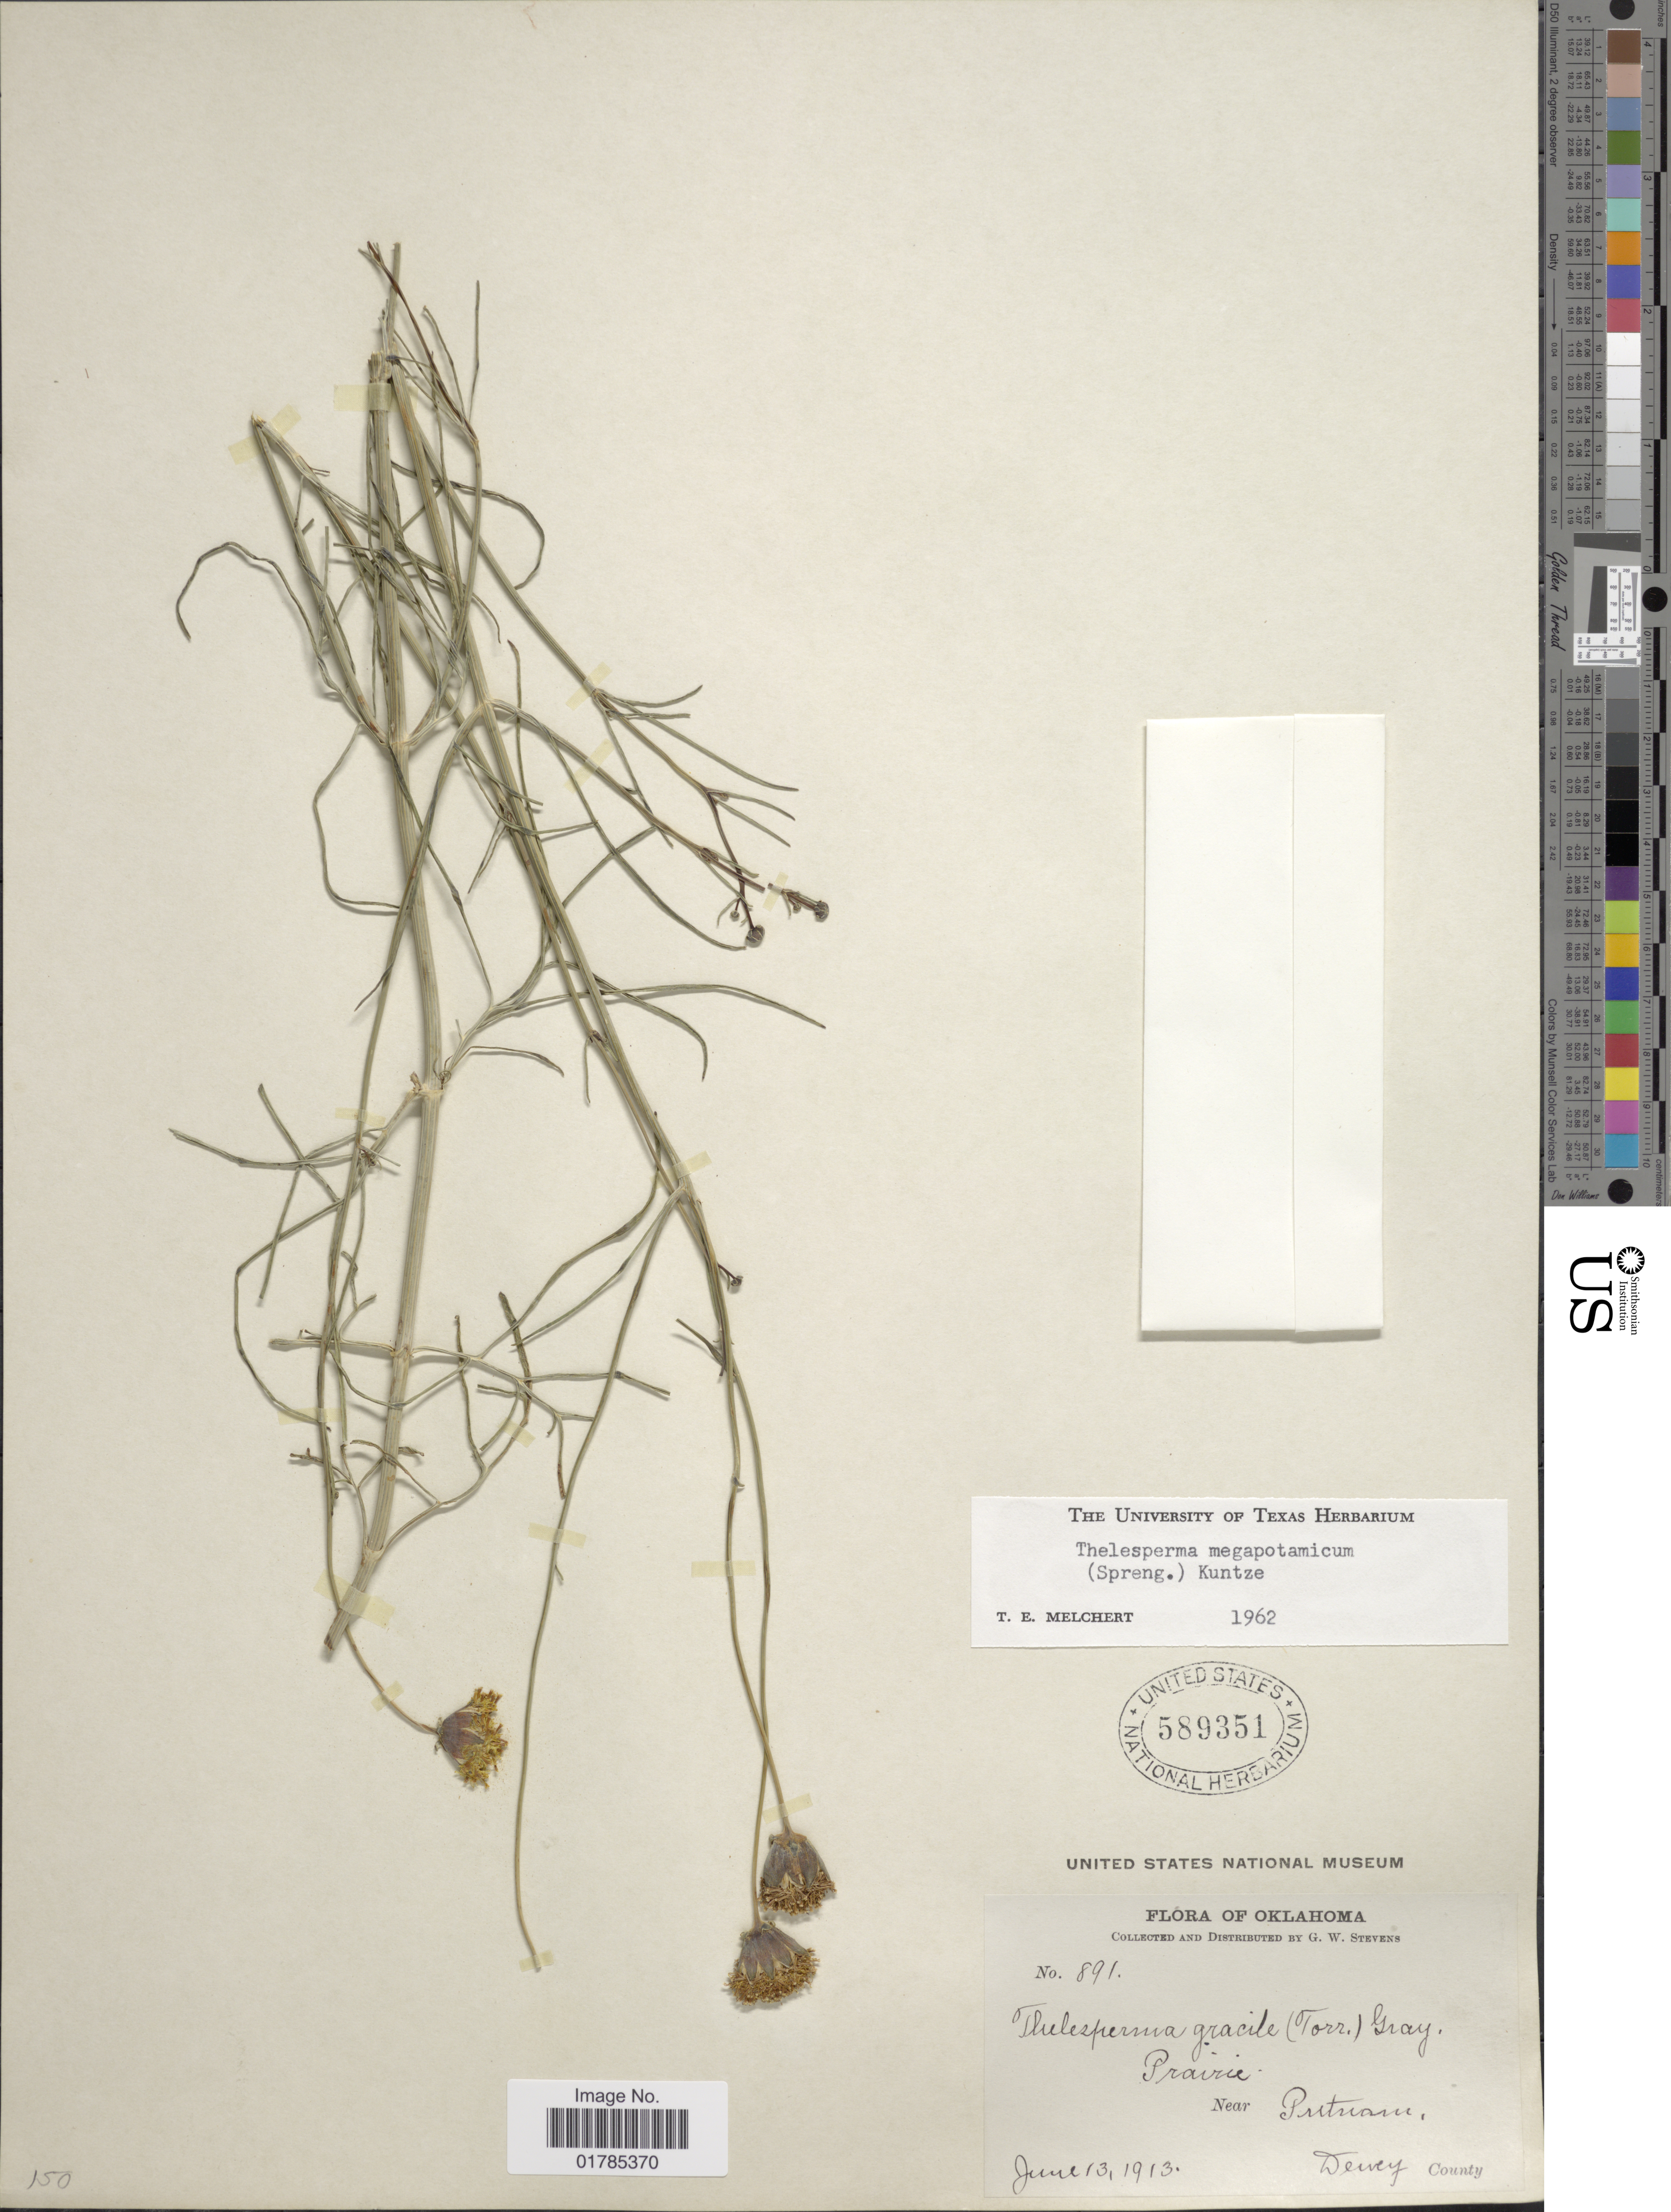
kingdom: Plantae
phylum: Tracheophyta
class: Magnoliopsida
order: Asterales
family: Asteraceae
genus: Thelesperma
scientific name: Thelesperma megapotamicum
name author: (Spreng.) Herter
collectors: G. W. Stevens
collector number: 891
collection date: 1913-06-13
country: United States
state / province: Oklahoma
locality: Near Putnam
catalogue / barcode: US 589351